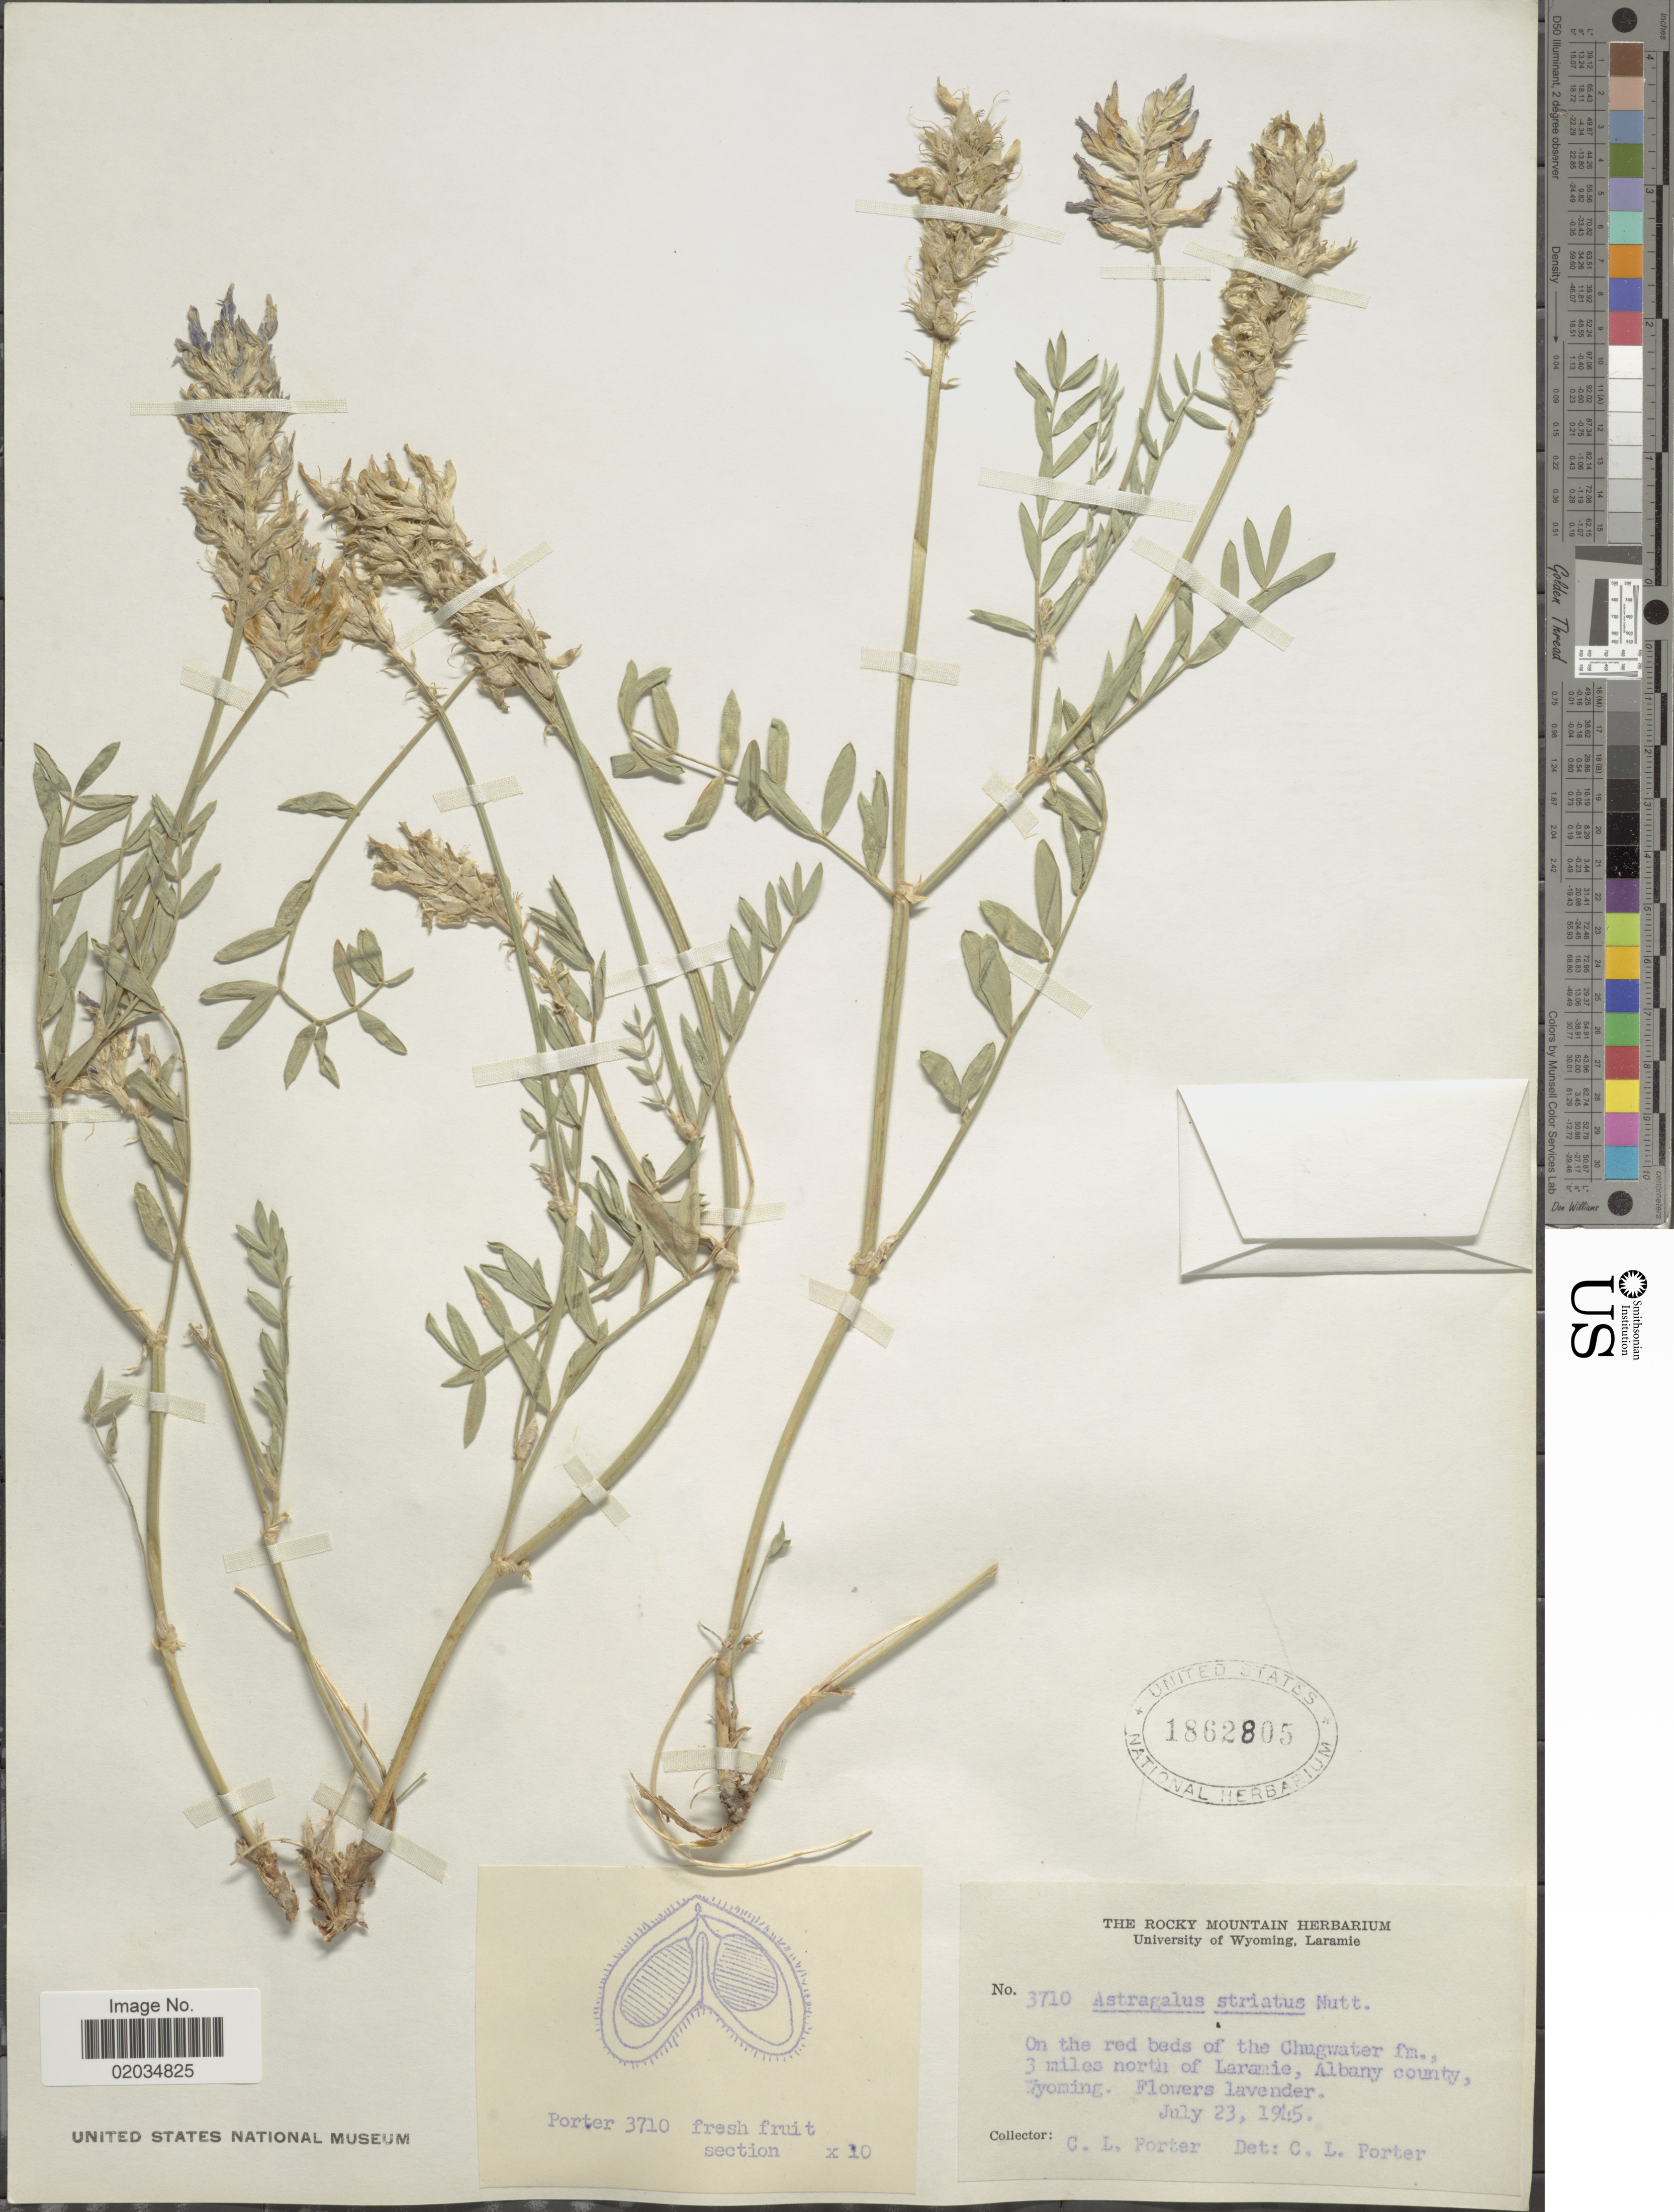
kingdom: Plantae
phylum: Tracheophyta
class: Magnoliopsida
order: Fabales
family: Fabaceae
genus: Astragalus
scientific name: Astragalus striatus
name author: Nutt.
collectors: C. L. Porter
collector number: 3710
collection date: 1945-07-23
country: United States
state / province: Wyoming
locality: On the red beds of the Chugwater fm., 3 miles north of Laramie, Albany county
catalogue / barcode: US 1862805